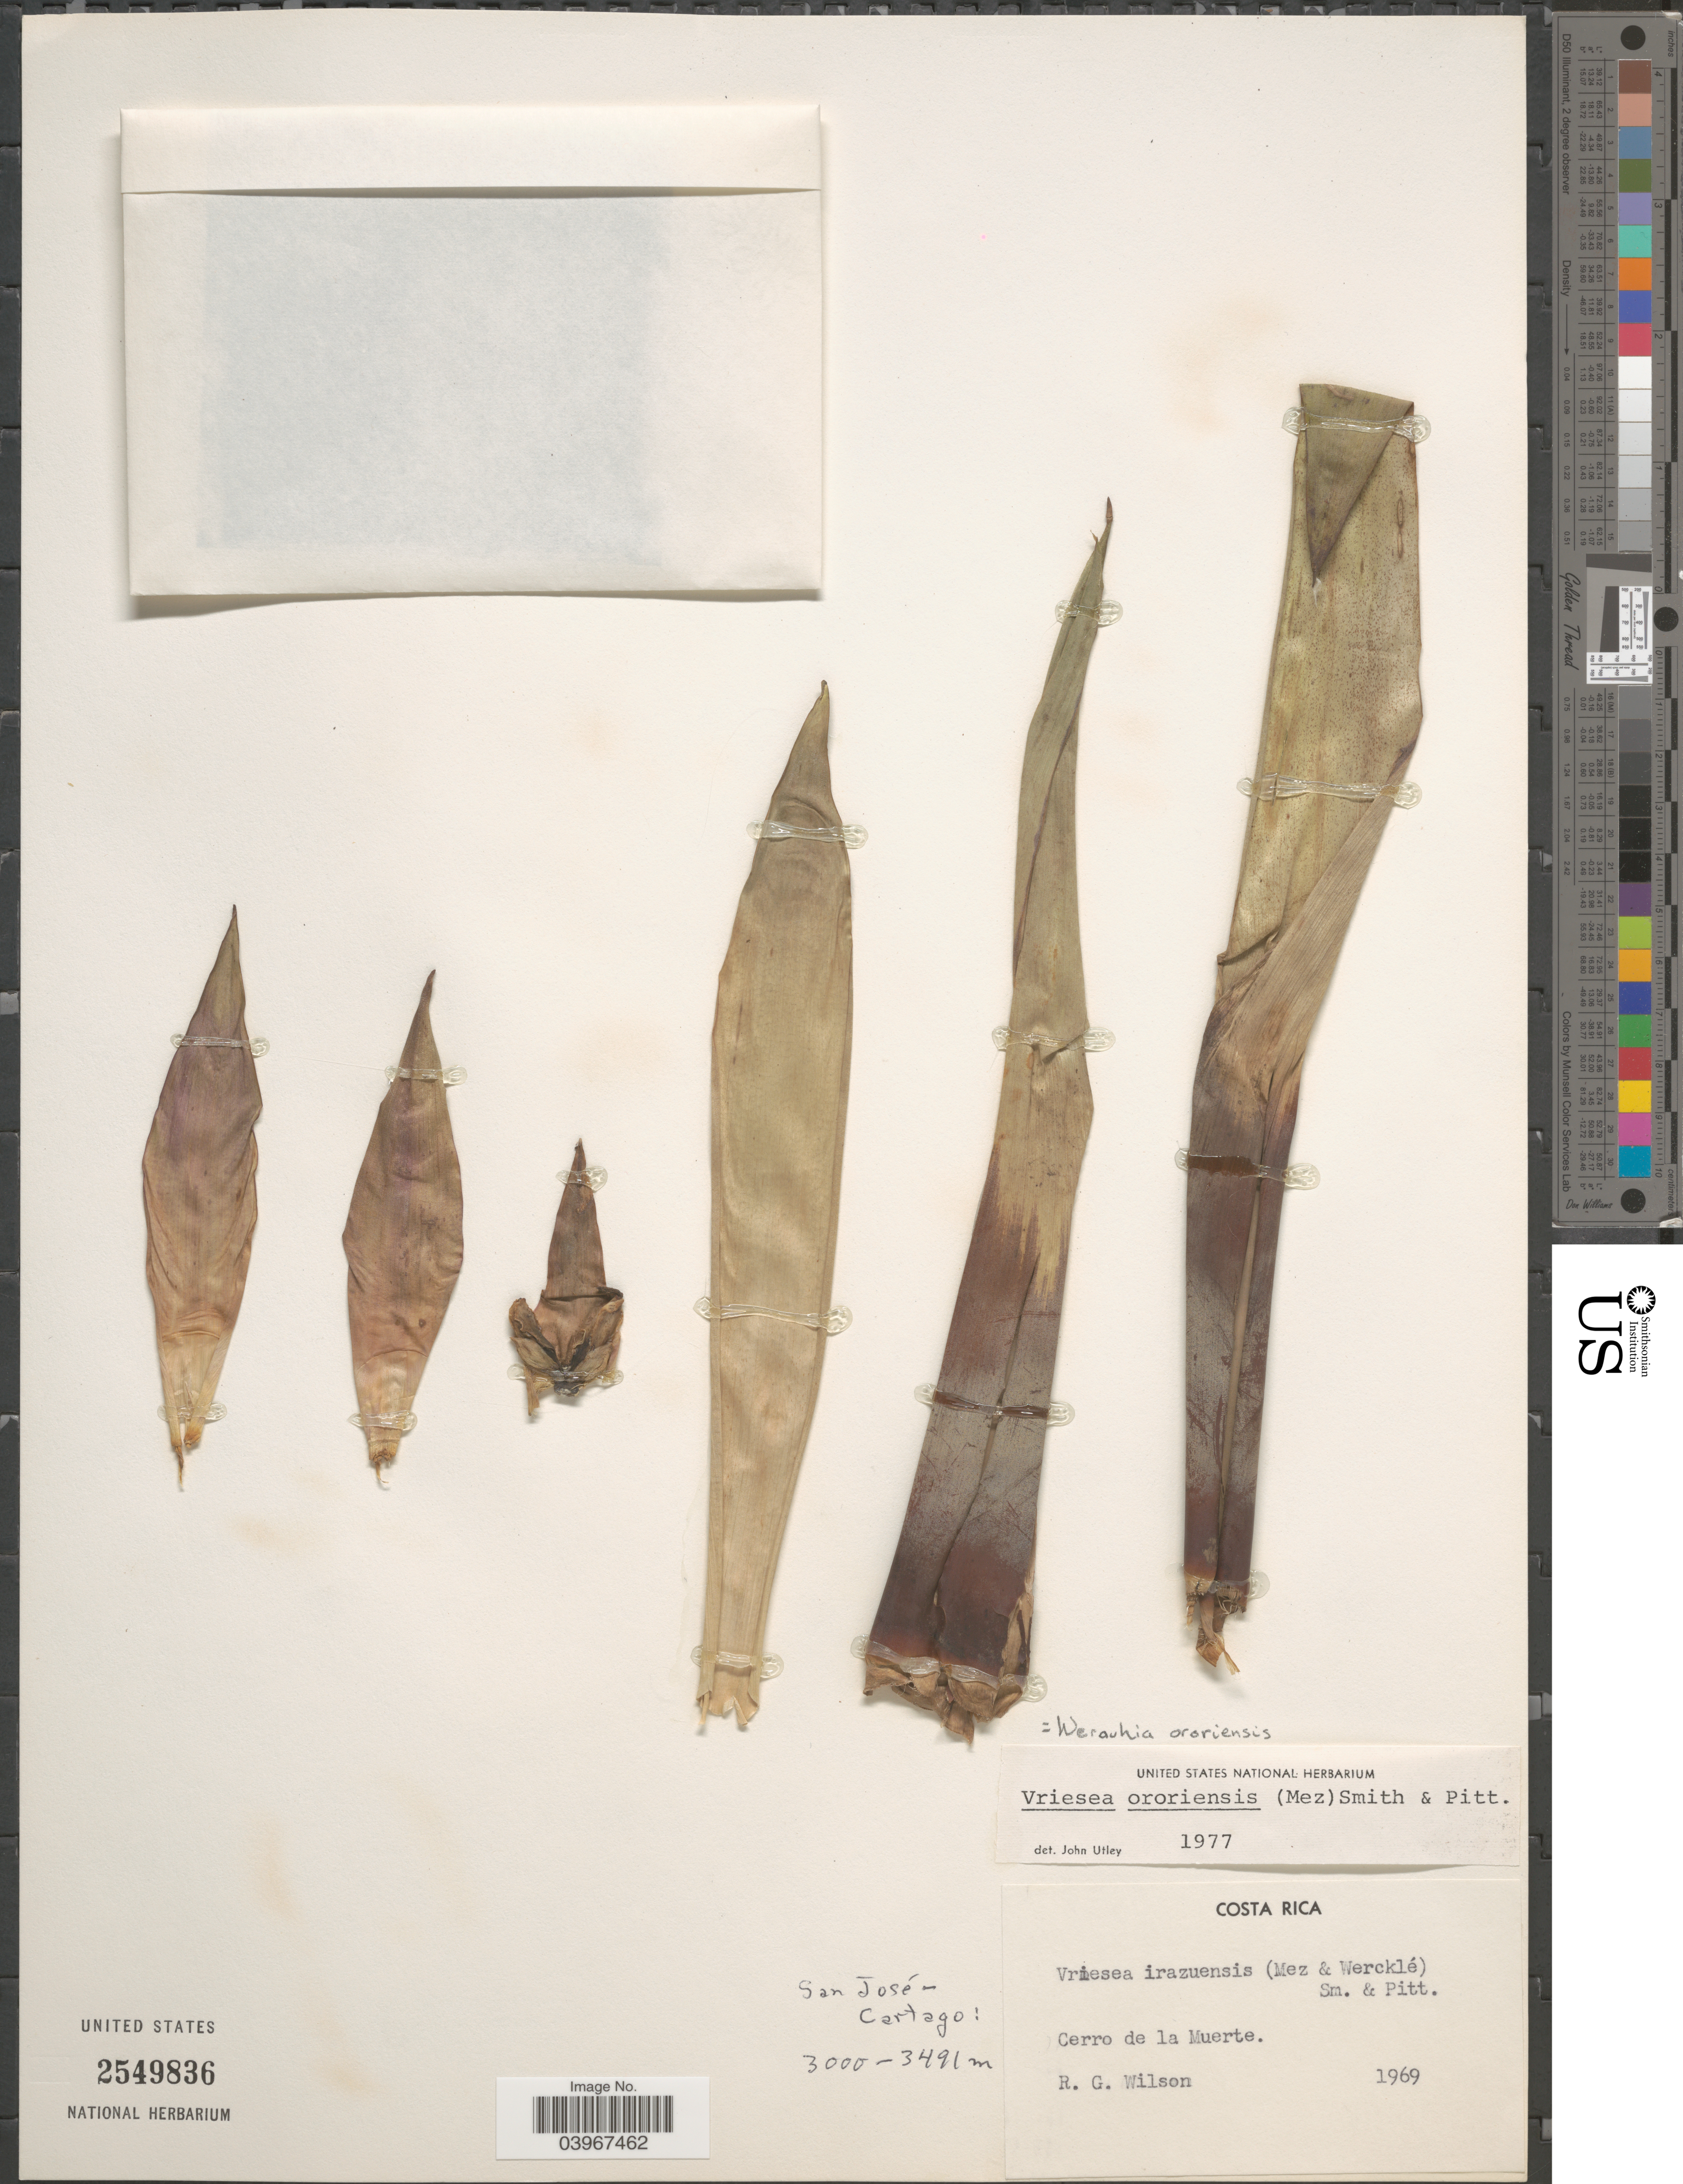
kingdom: Plantae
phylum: Tracheophyta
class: Liliopsida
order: Poales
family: Bromeliaceae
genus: Werauhia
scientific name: Werauhia ororiensis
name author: (Mez) J.R. Grant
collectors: R. G. Wilson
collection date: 1969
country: Costa Rica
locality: Cerro de Muerte. San José - Cartago.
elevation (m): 3000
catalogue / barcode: US 2549836